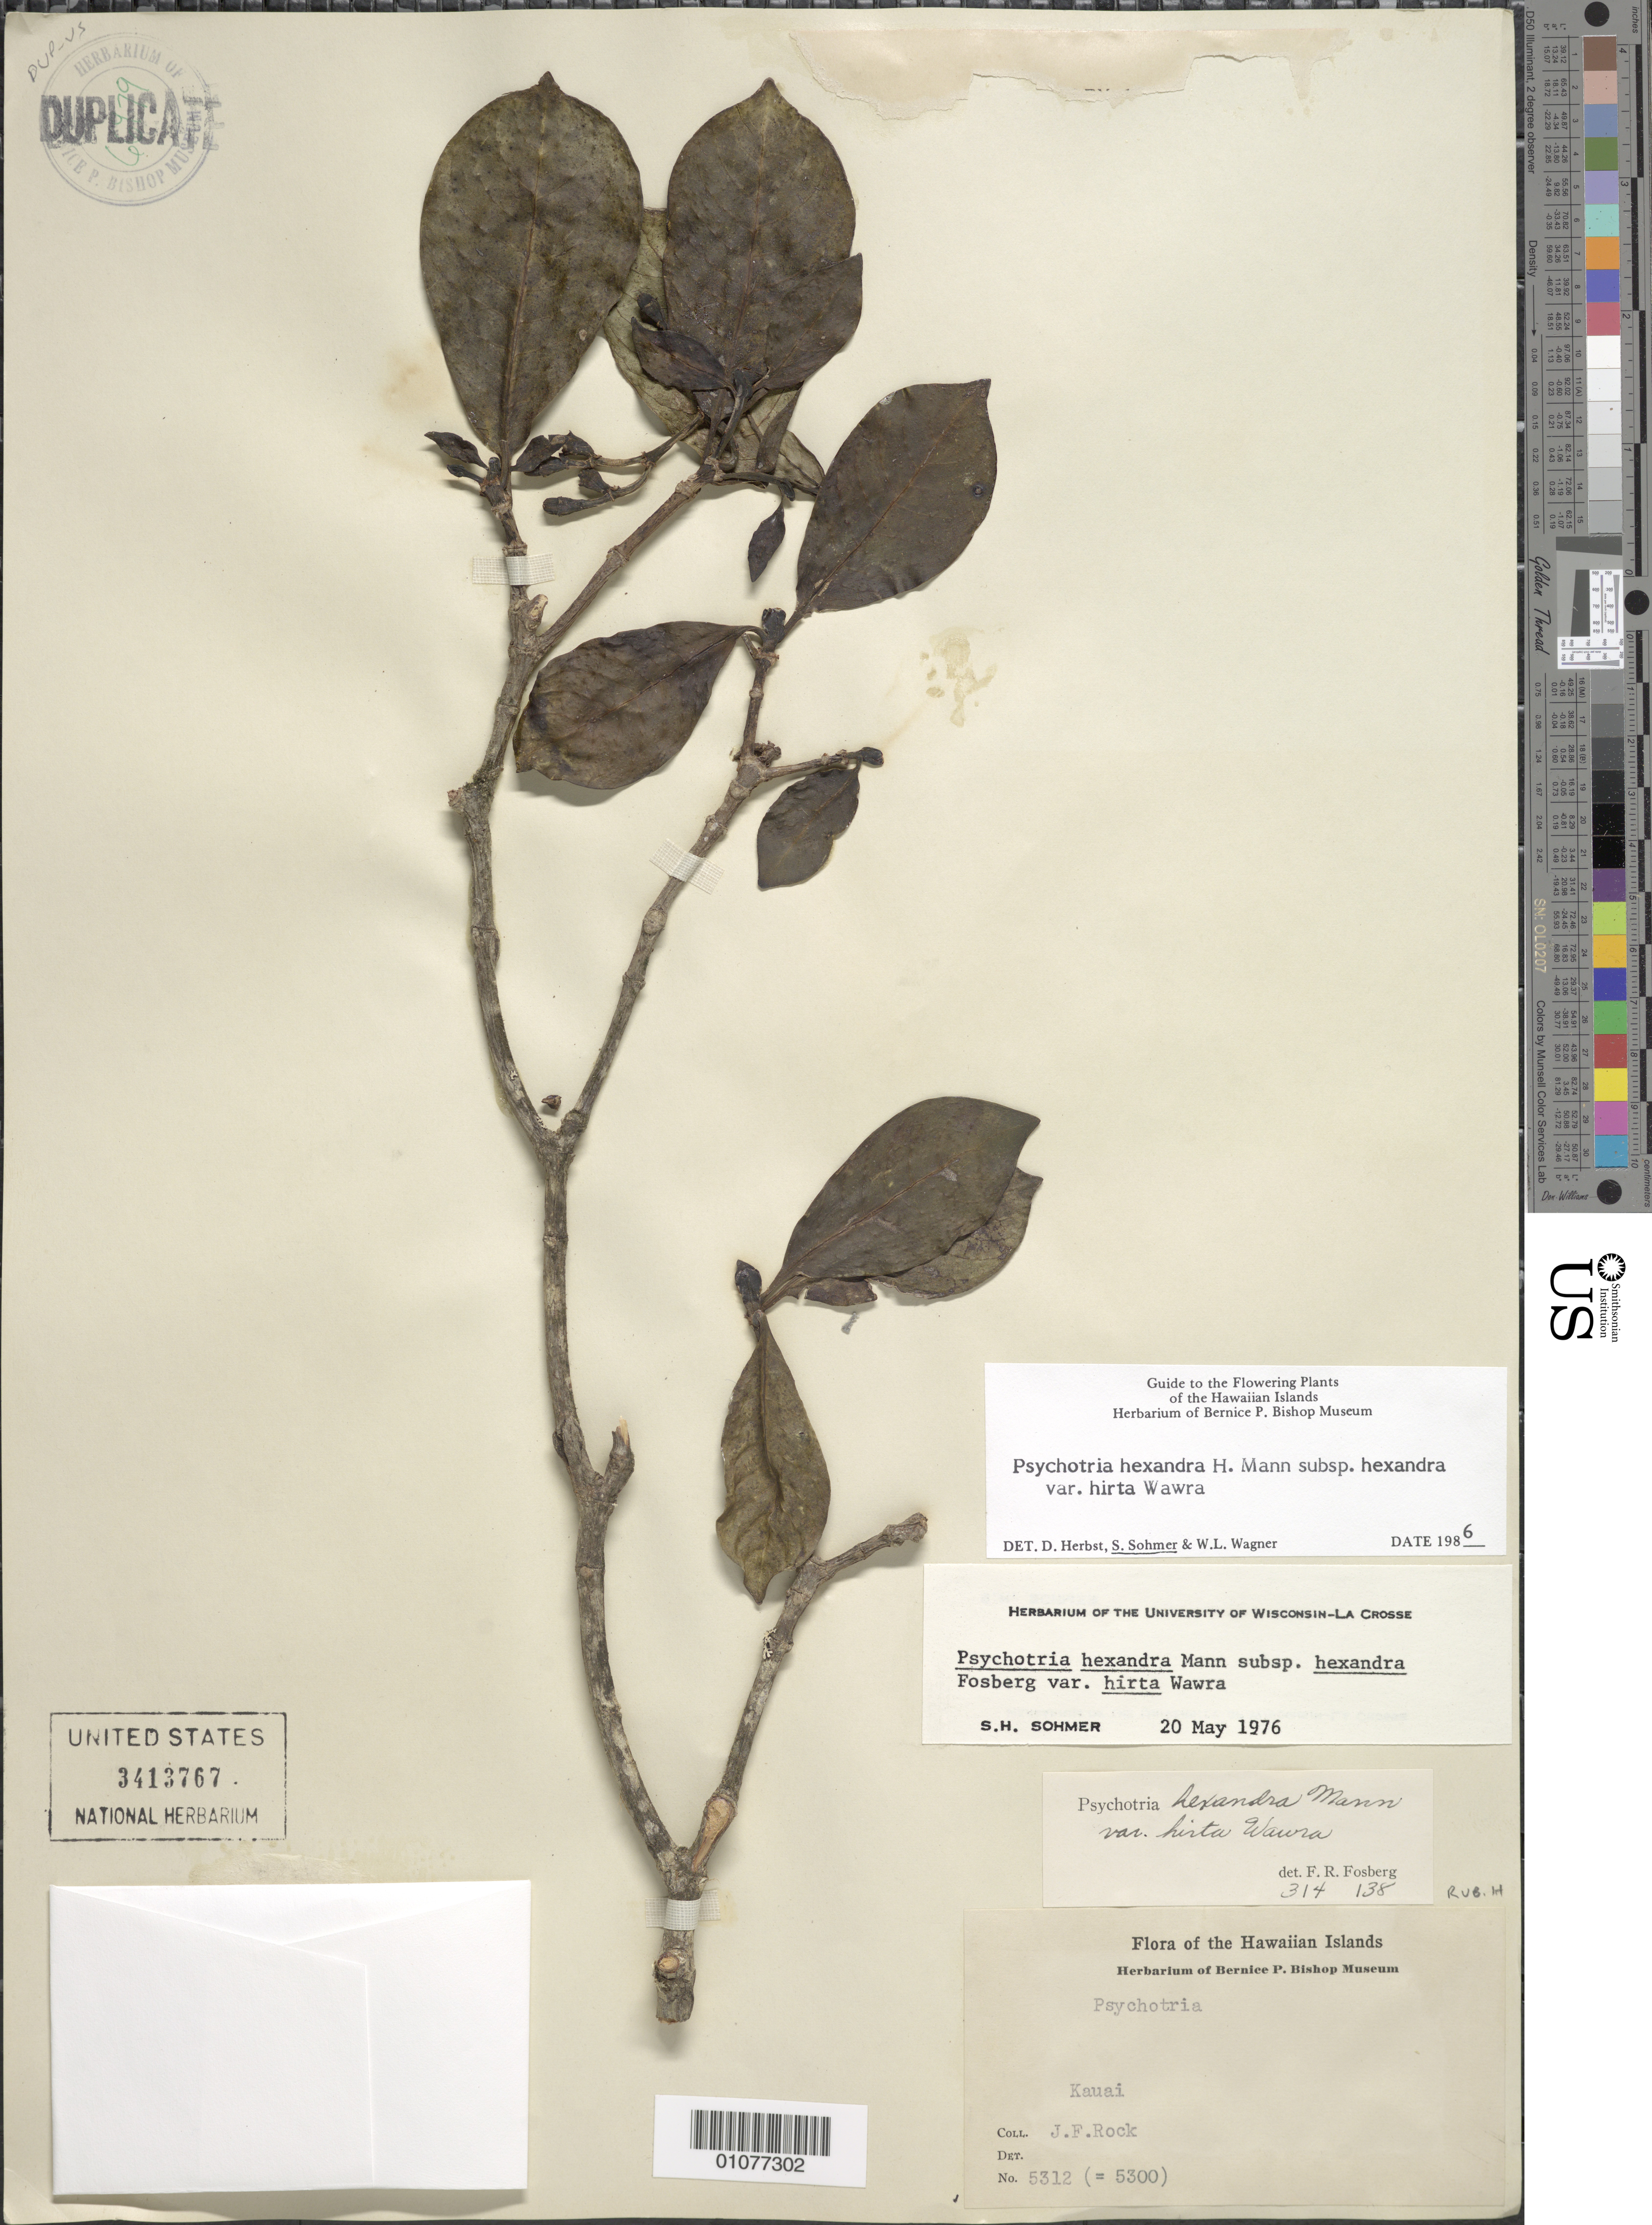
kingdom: Plantae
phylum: Tracheophyta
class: Magnoliopsida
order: Gentianales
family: Rubiaceae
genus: Psychotria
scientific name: Psychotria hexandra var. hexandra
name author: H. Mann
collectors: J. F. Rock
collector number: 5300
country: United States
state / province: Hawaii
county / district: Kauai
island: Kaua'i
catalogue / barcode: US 3413767